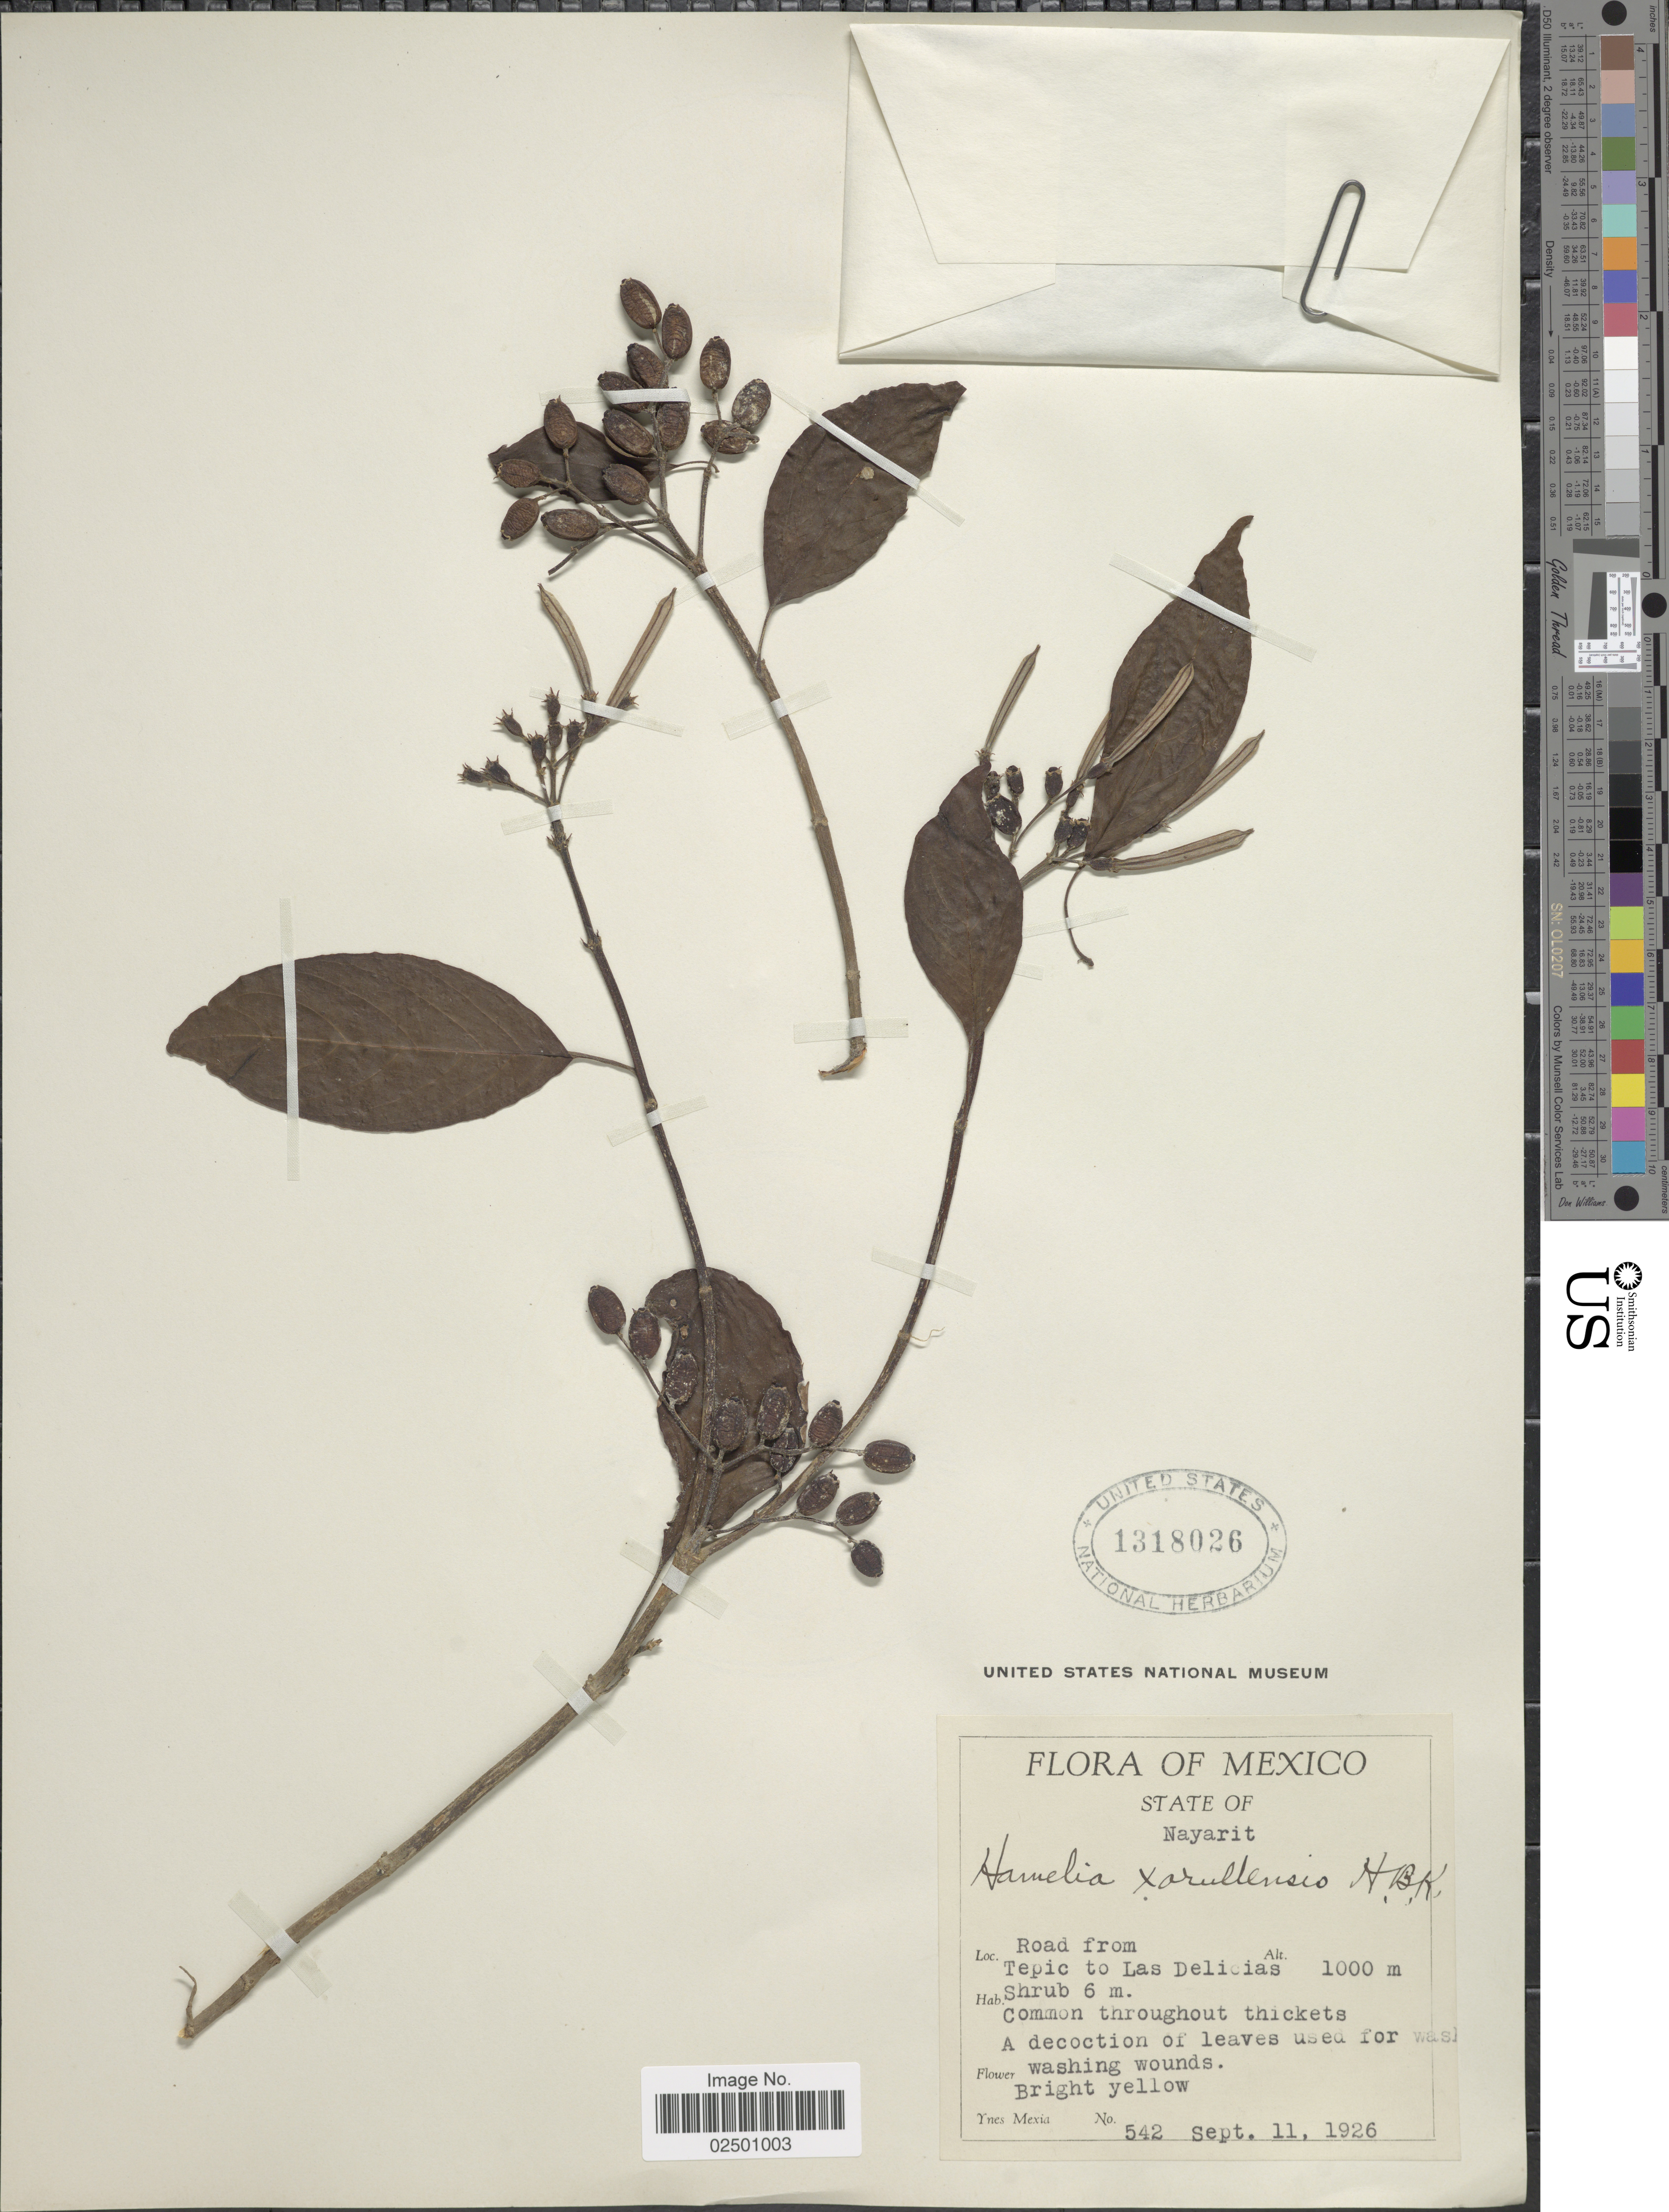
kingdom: Plantae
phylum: Tracheophyta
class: Magnoliopsida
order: Gentianales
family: Rubiaceae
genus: Hamelia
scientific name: Hamelia xorullensis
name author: Kunth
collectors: Y. Mexia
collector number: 542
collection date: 1926-09-11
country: Mexico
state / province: Nayarit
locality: State of Nayarit. Road from Tepic to Las Delicias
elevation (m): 1000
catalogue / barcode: US 1318026